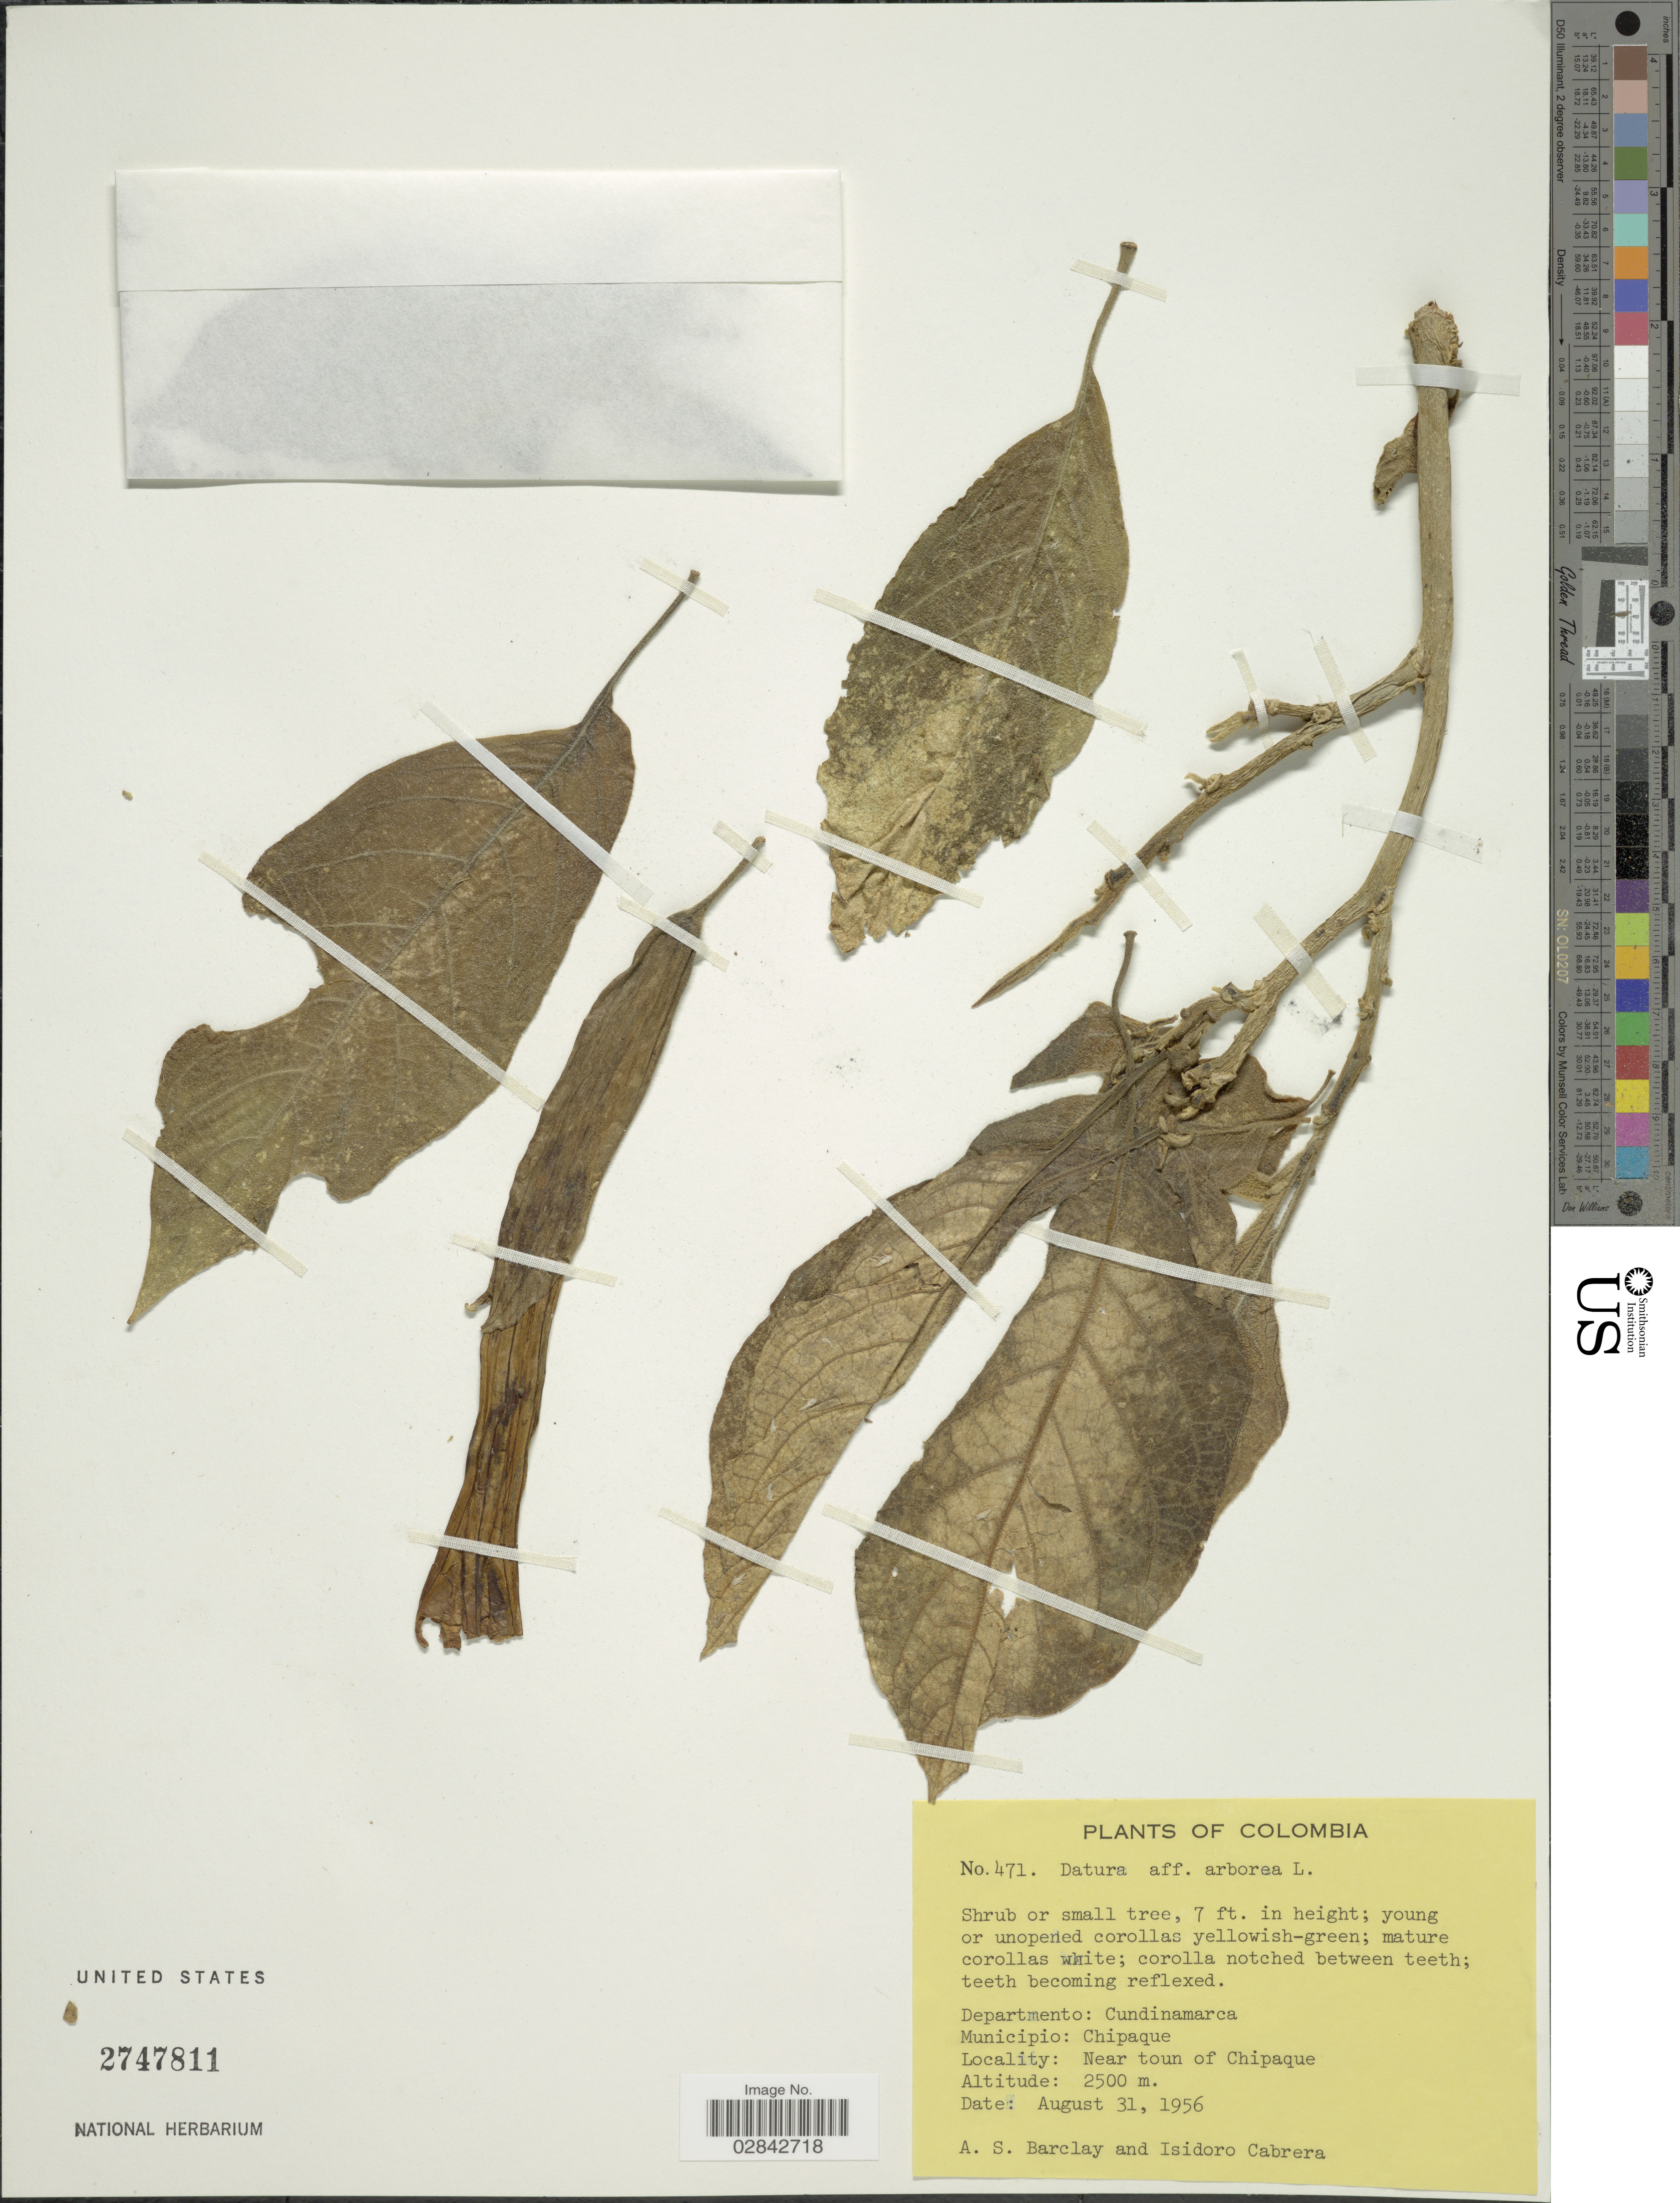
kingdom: Plantae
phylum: Tracheophyta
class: Magnoliopsida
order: Solanales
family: Solanaceae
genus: Brugmansia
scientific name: Brugmansia arborea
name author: (L.) Lagerh.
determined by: (US) Smithsonian Institution - National Museum of Natural History - Department of Botany (UNITED STATES)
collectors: A. S. Barclay & I. Cabrera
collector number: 471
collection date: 1956-08-31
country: Colombia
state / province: Cundinamarca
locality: Departmento: Cundinamarca. Municipio: Chipaque. Near toun of Chipaque.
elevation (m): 2500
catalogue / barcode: US 2747811